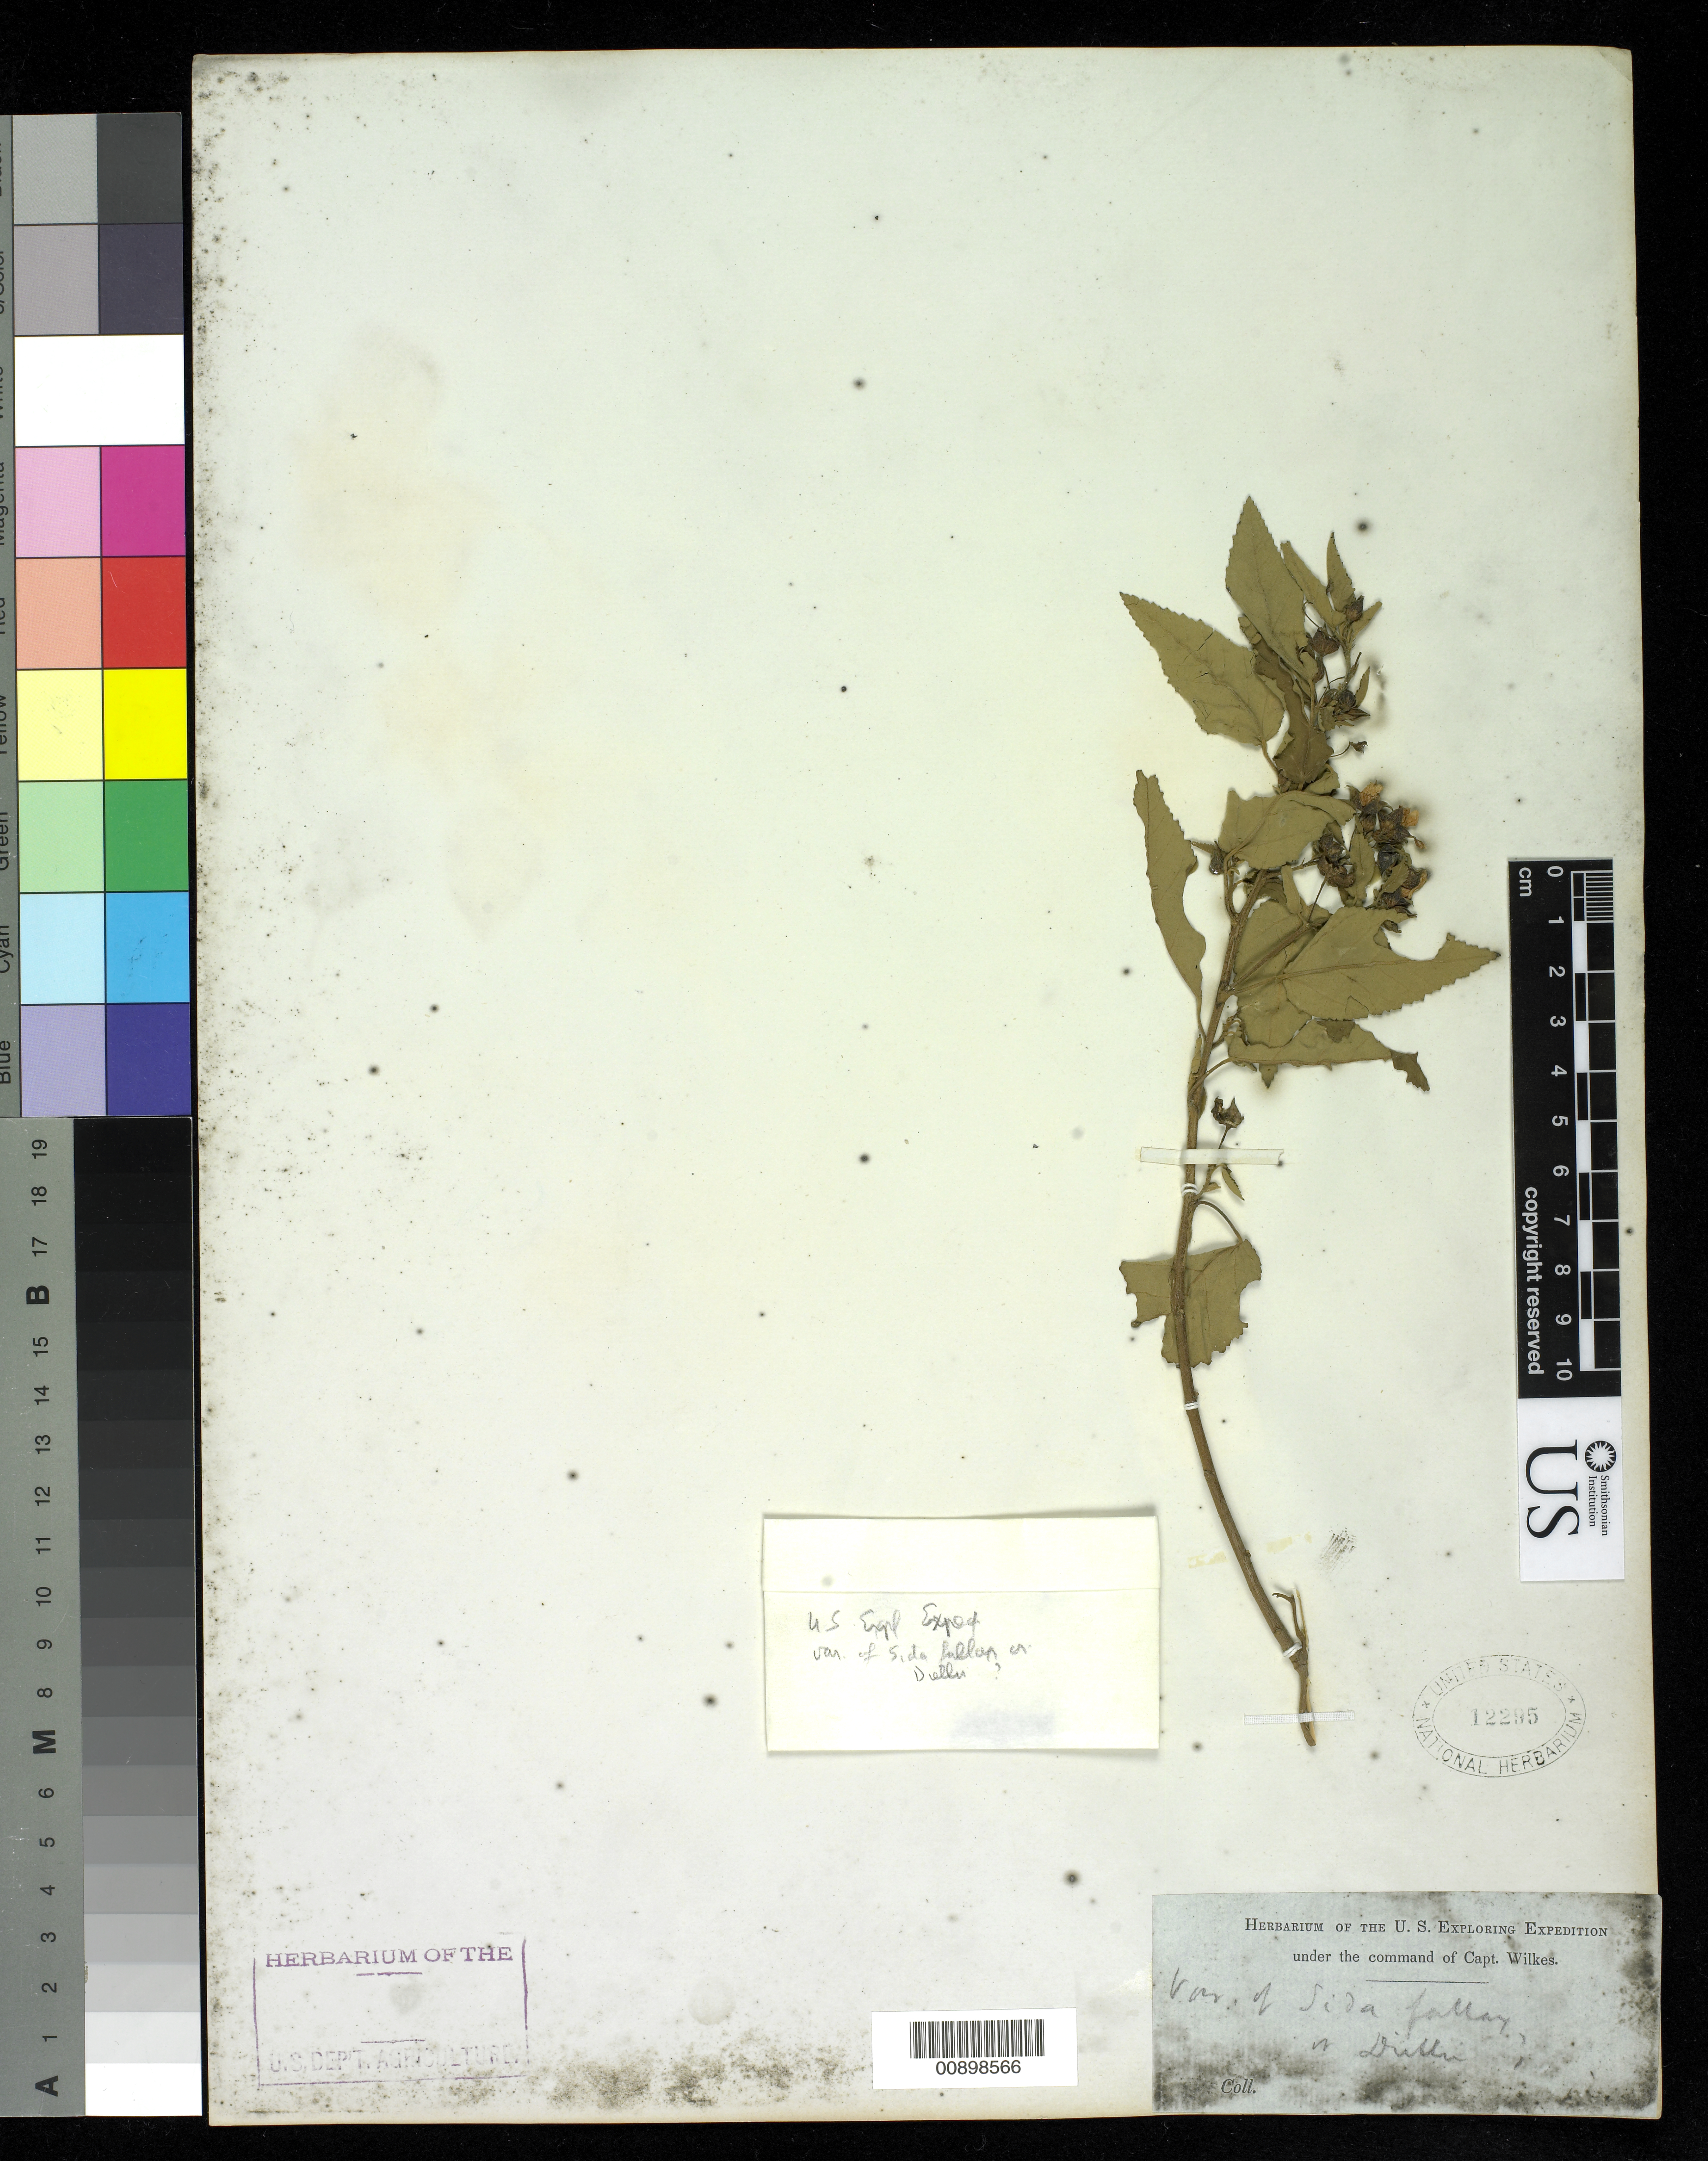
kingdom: Plantae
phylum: Tracheophyta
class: Magnoliopsida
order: Malvales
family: Malvaceae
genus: Sida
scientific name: Sida fallax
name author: Walp.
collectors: Wilkes Explor. Exped.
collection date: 1838/1842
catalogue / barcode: US 12295